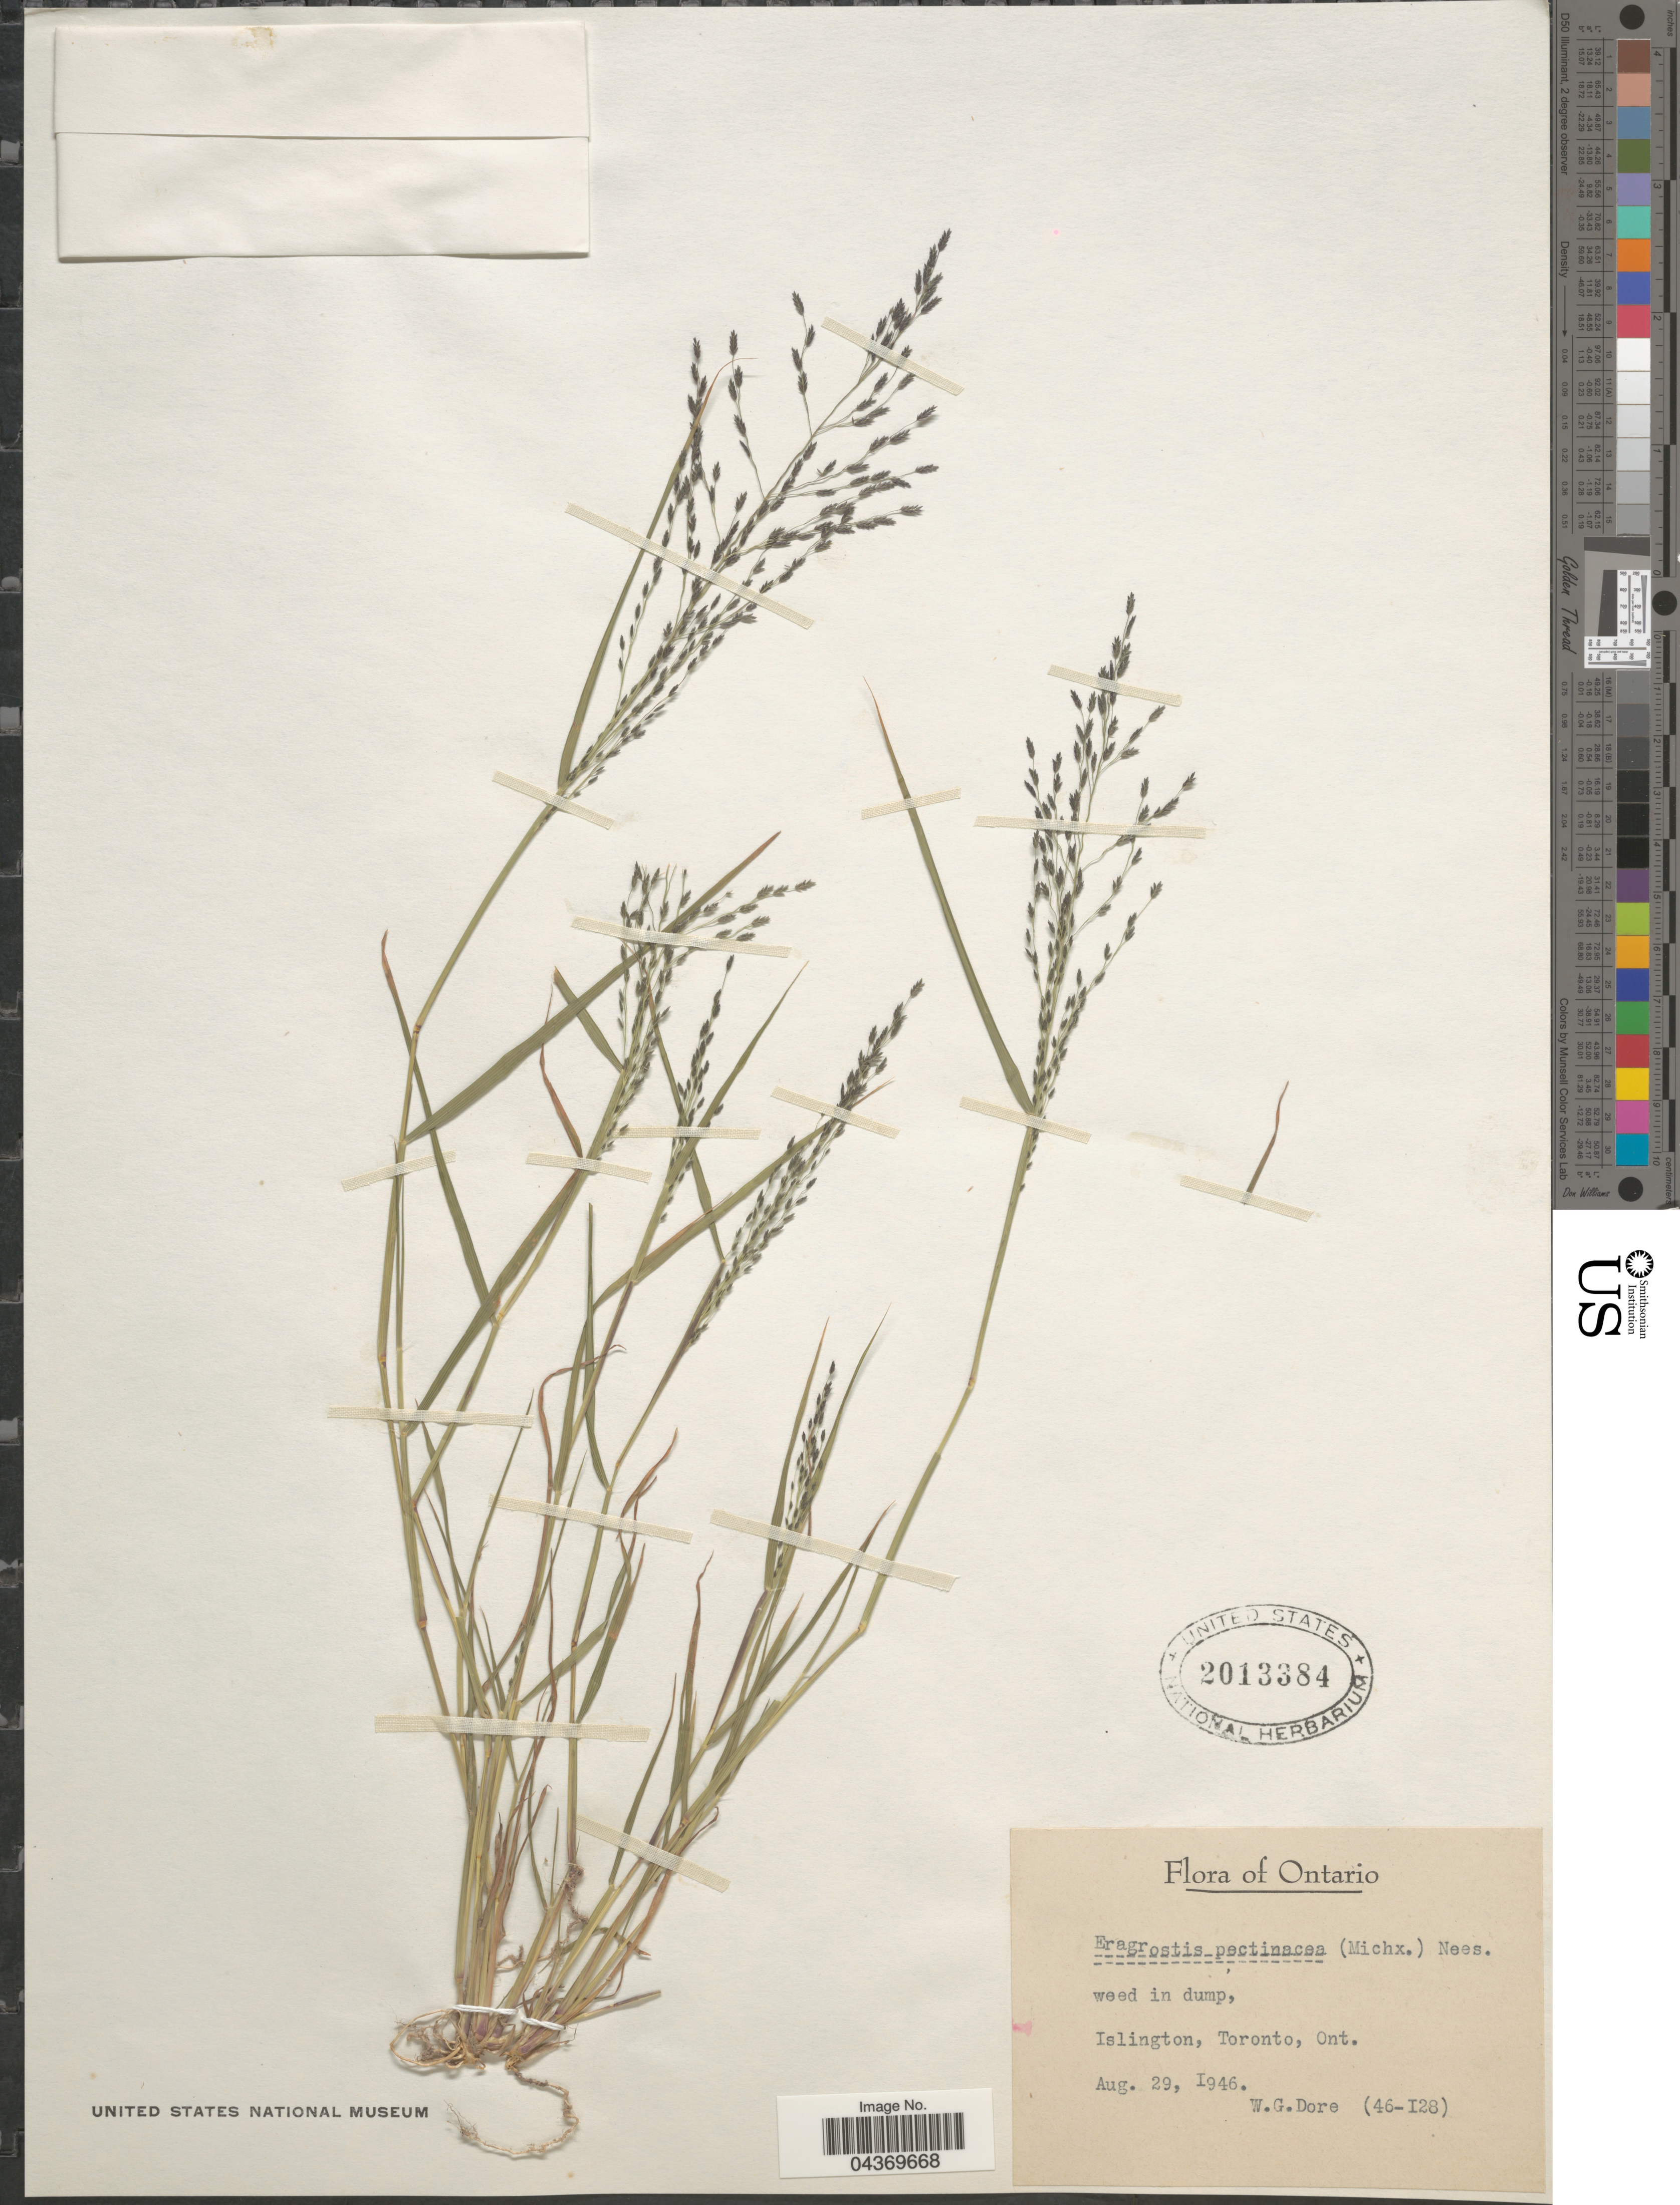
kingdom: Plantae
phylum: Tracheophyta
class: Liliopsida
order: Poales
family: Poaceae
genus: Eragrostis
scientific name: Eragrostis pectinacea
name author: (Michx.) Nees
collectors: W. Dore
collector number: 46-128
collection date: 1946-08-29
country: Canada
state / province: Ontario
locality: In dump, Islington, Toronto.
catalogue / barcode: US 2013384